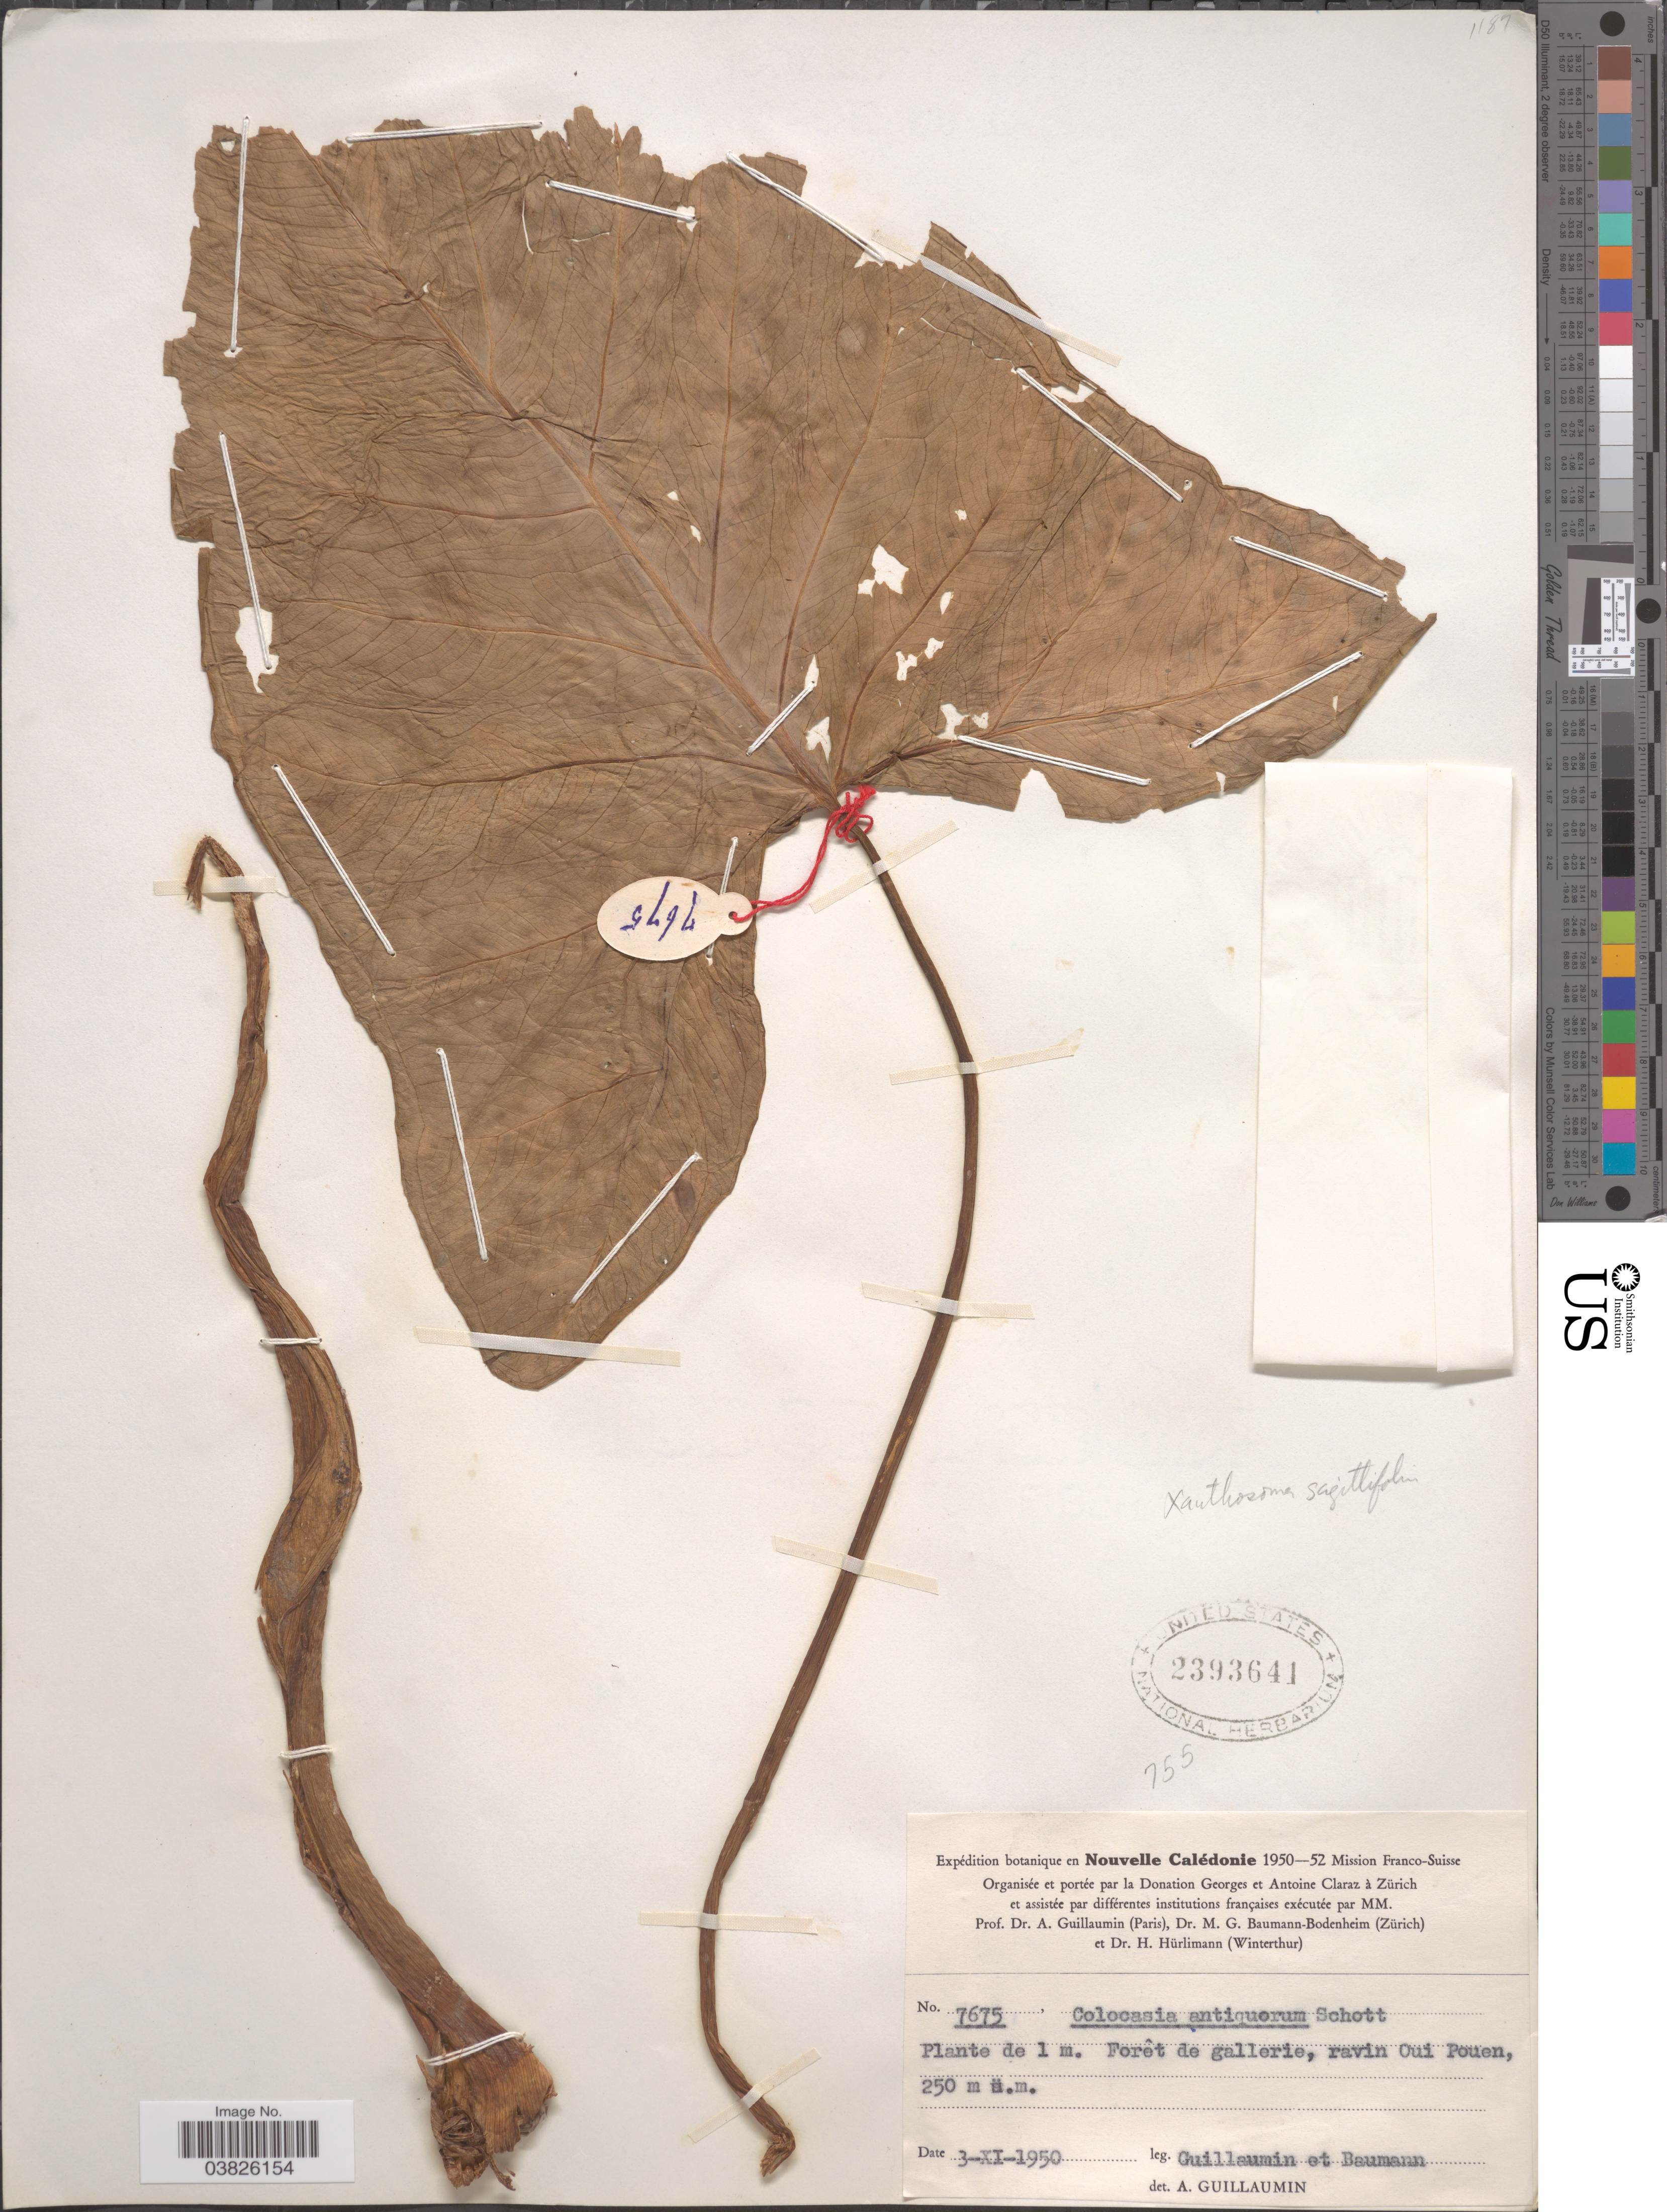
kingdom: Plantae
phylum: Tracheophyta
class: Liliopsida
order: Alismatales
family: Araceae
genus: Xanthosoma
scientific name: Xanthosoma violaceum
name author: Schott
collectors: A. Guillaumin & M. G. Baumann-Bodenheim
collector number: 7675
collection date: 1950-11-03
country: New Caledonia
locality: Nouvelle Calédonie. Forêt de gallerie, ravin Oui Pouen.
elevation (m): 250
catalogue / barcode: US 2393641